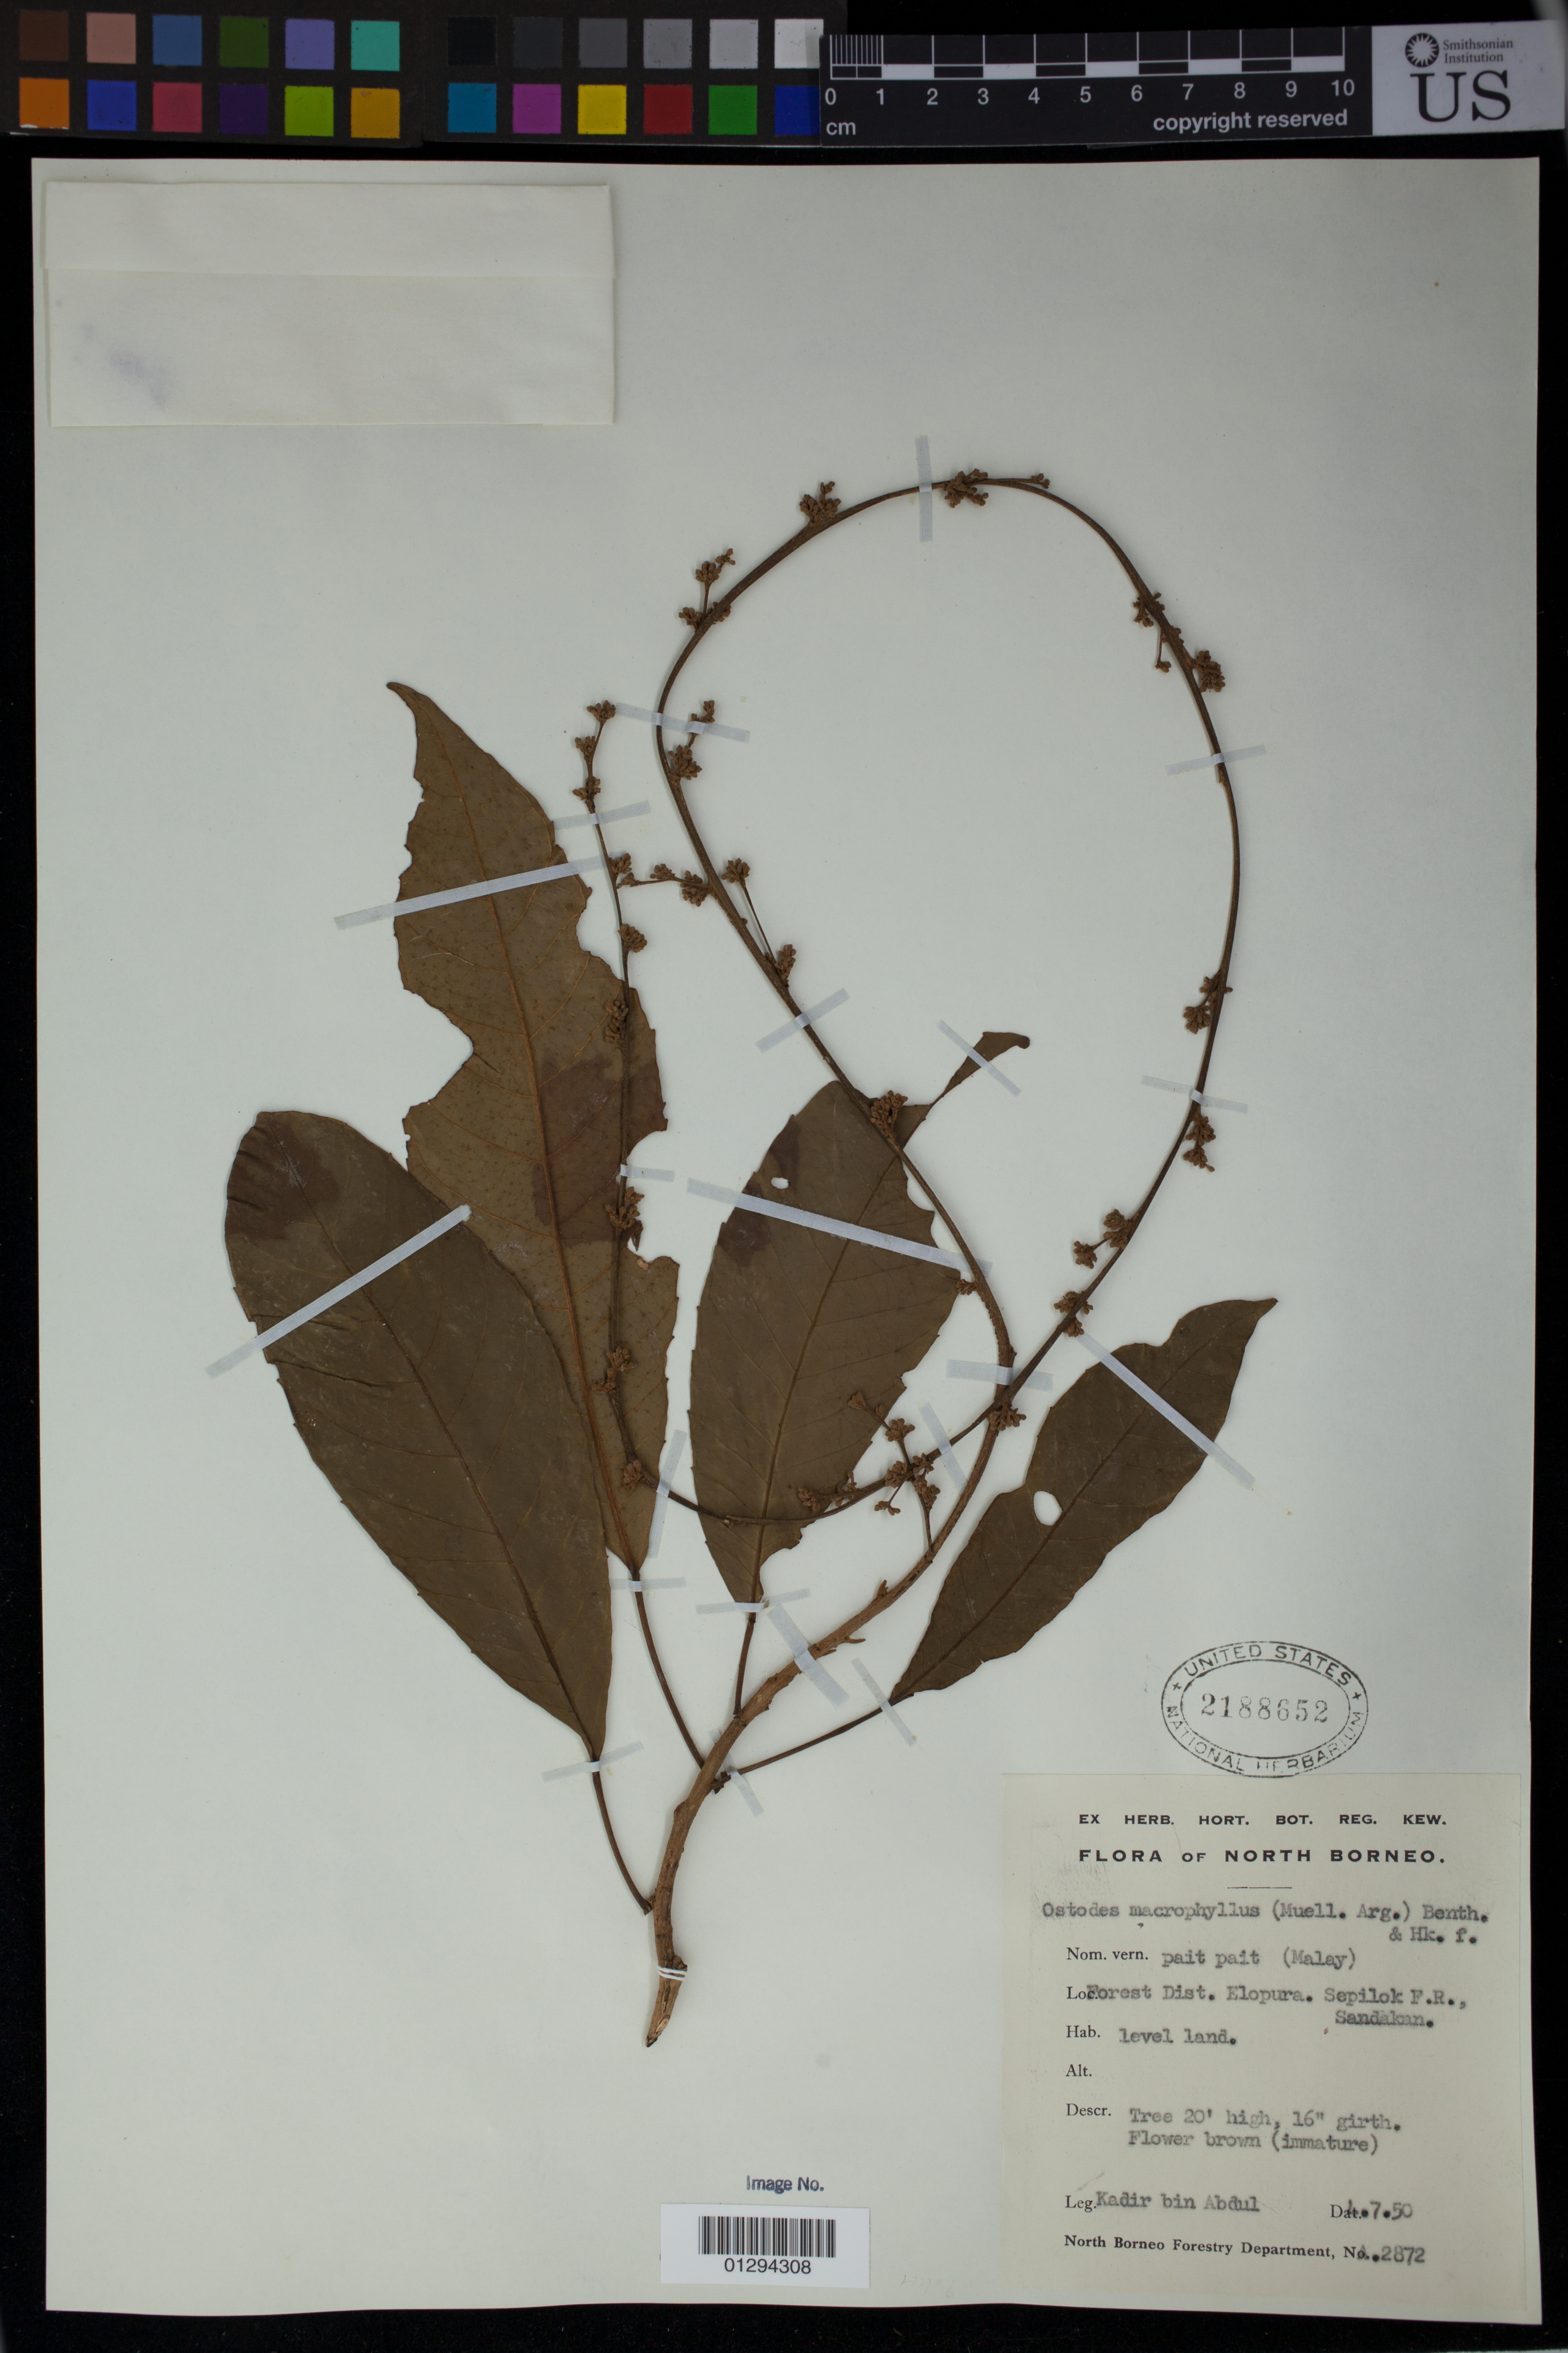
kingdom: Plantae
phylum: Tracheophyta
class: Magnoliopsida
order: Malpighiales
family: Euphorbiaceae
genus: Fahrenheitia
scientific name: Fahrenheitia pendula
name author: (Hassk.) Airy Shaw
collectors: Kadir Bin Abdul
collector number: A 2872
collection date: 1950-07-04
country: Malaysia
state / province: Sabah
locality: Forest Dist. Elopura. Sepilok F.R., Sandakan. North Borneo.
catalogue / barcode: US 2188652